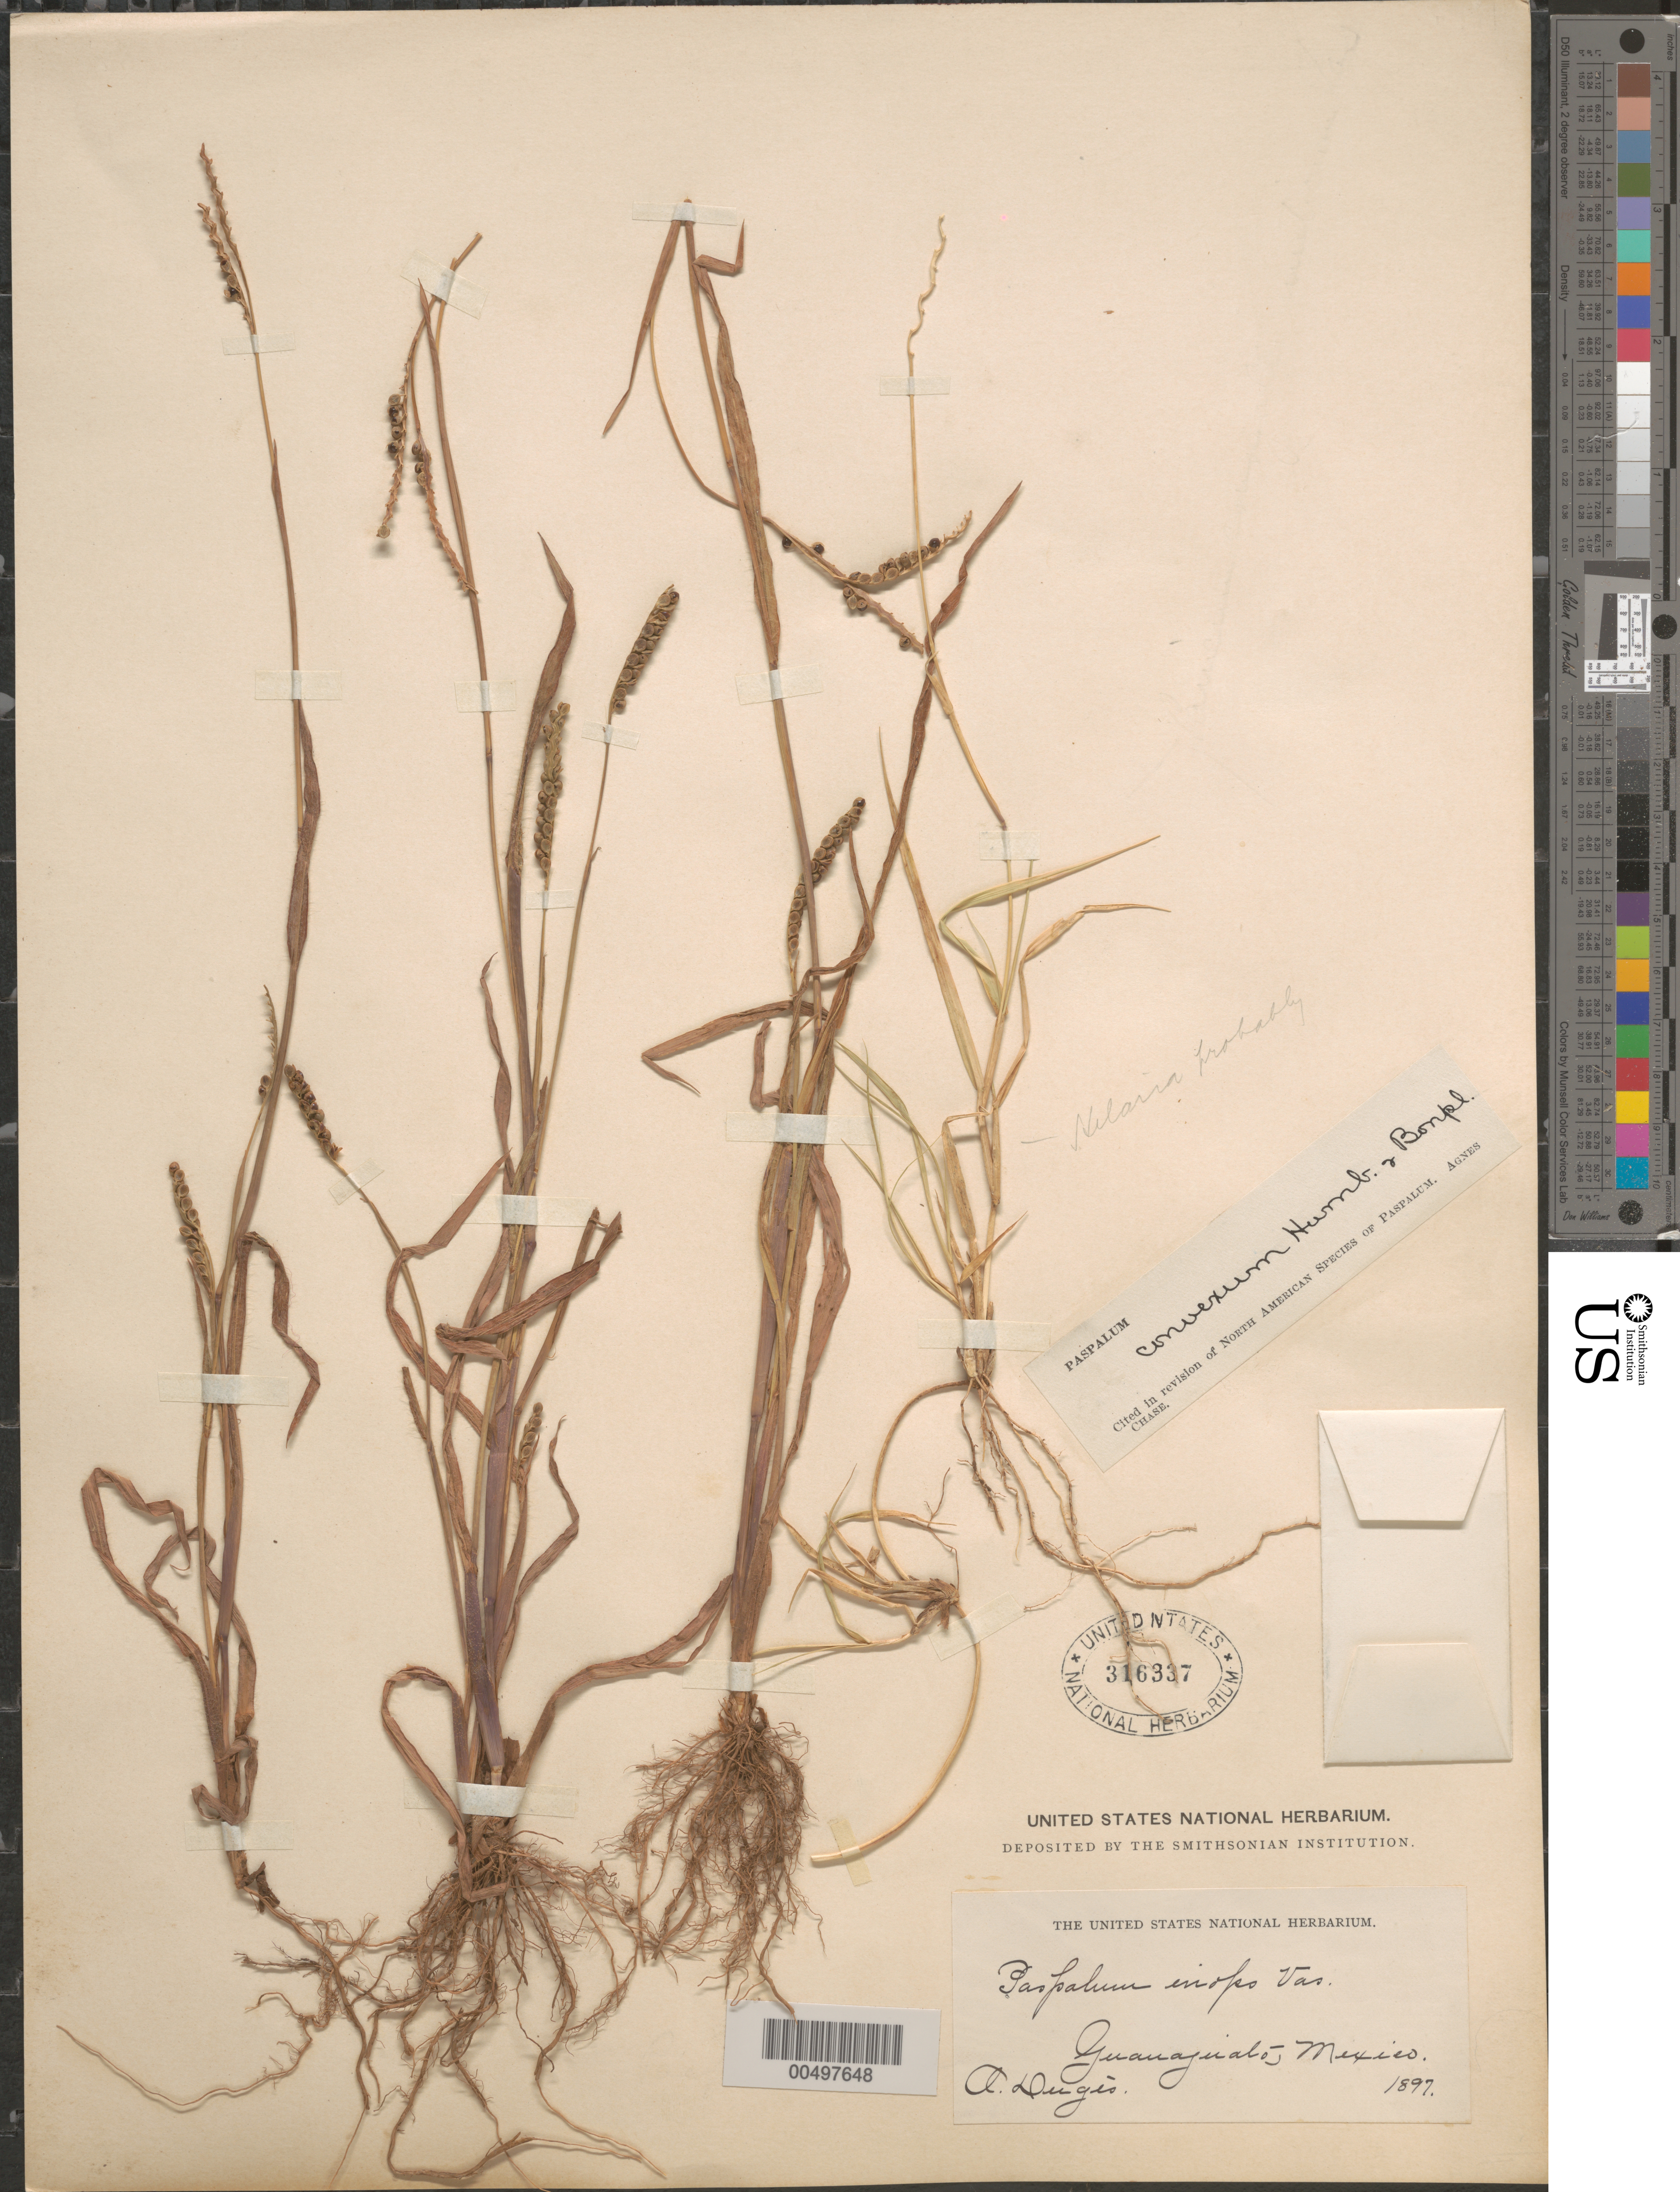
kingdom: Plantae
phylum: Tracheophyta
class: Liliopsida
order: Poales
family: Poaceae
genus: Paspalum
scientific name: Paspalum convexum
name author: Humb. & Bonpl. ex Flüggé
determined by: Chase, [M.] Agnes, (US)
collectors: A. DugŠs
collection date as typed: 1897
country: Mexico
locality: Guanajuato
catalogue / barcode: US 316337